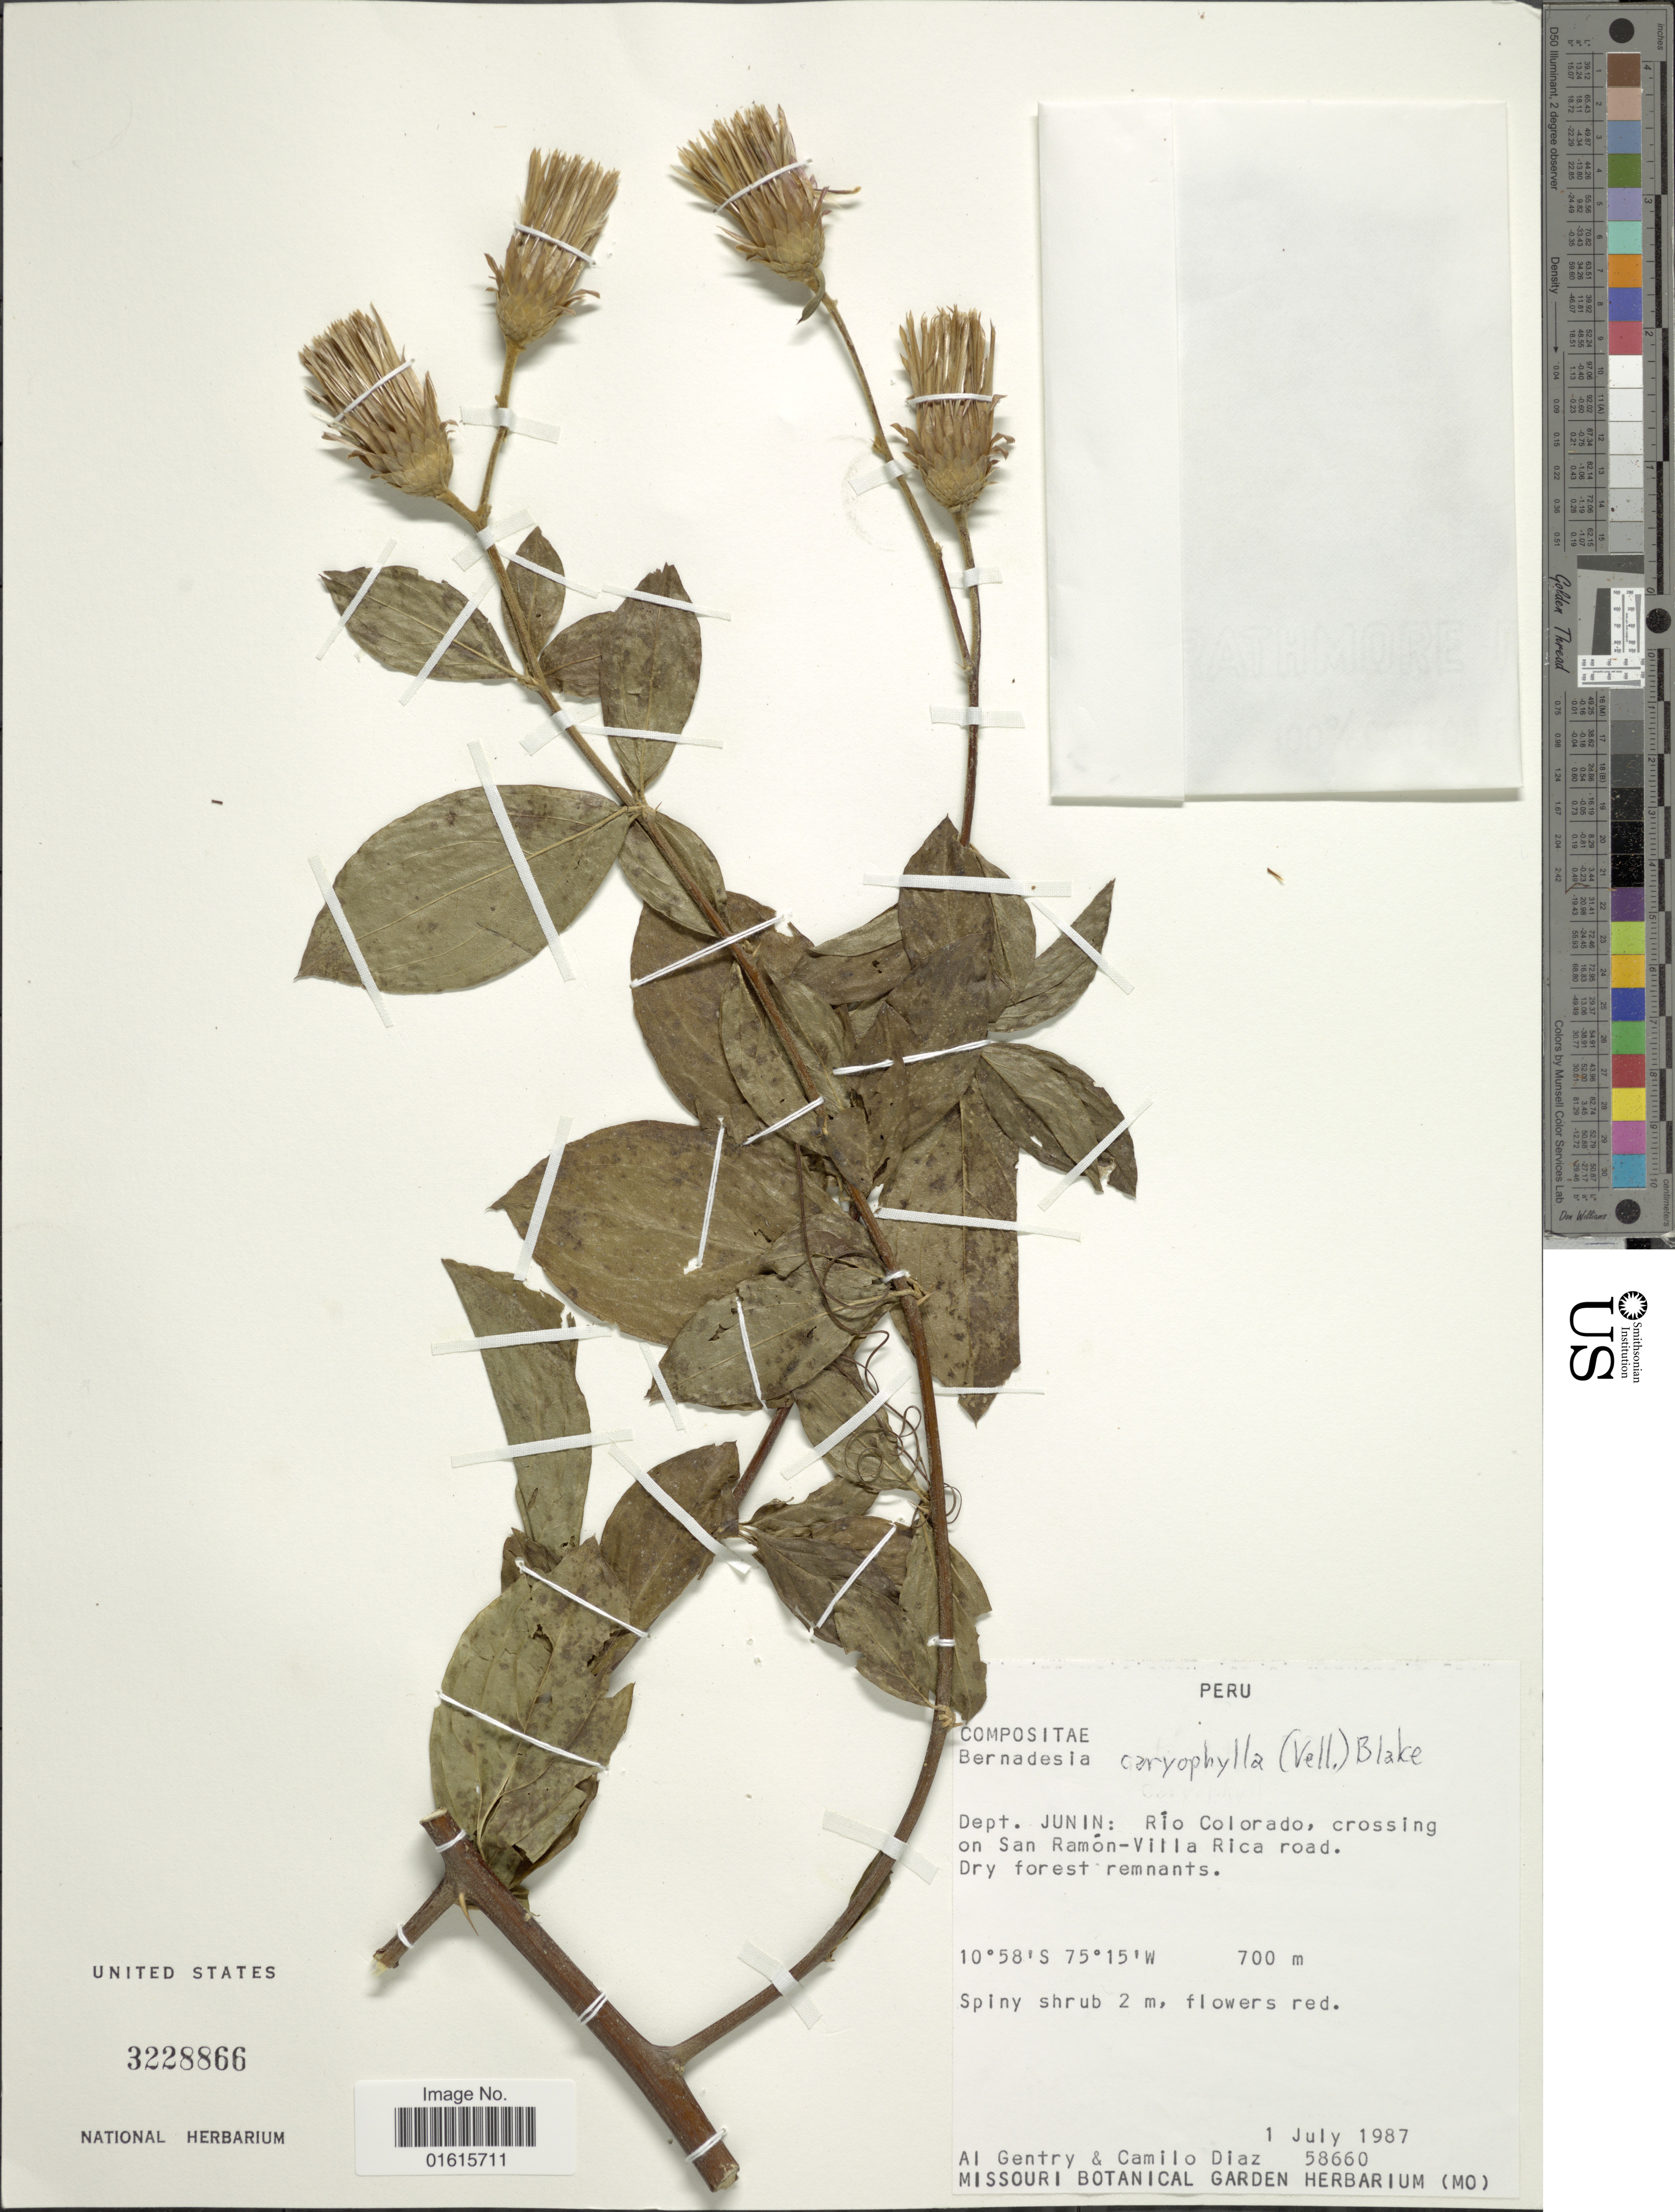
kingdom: Plantae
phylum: Tracheophyta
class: Magnoliopsida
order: Asterales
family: Asteraceae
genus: Barnadesia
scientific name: Barnadesia caryophylla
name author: (Vell.) S.F. Blake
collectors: A. H. Gentry & C. Díaz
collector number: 58660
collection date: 1987-07-01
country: Peru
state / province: Junín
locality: Rio Colorado, crossing on San Ramon-Villa Rica road, Dry forest remnants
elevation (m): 700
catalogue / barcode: US 3228866